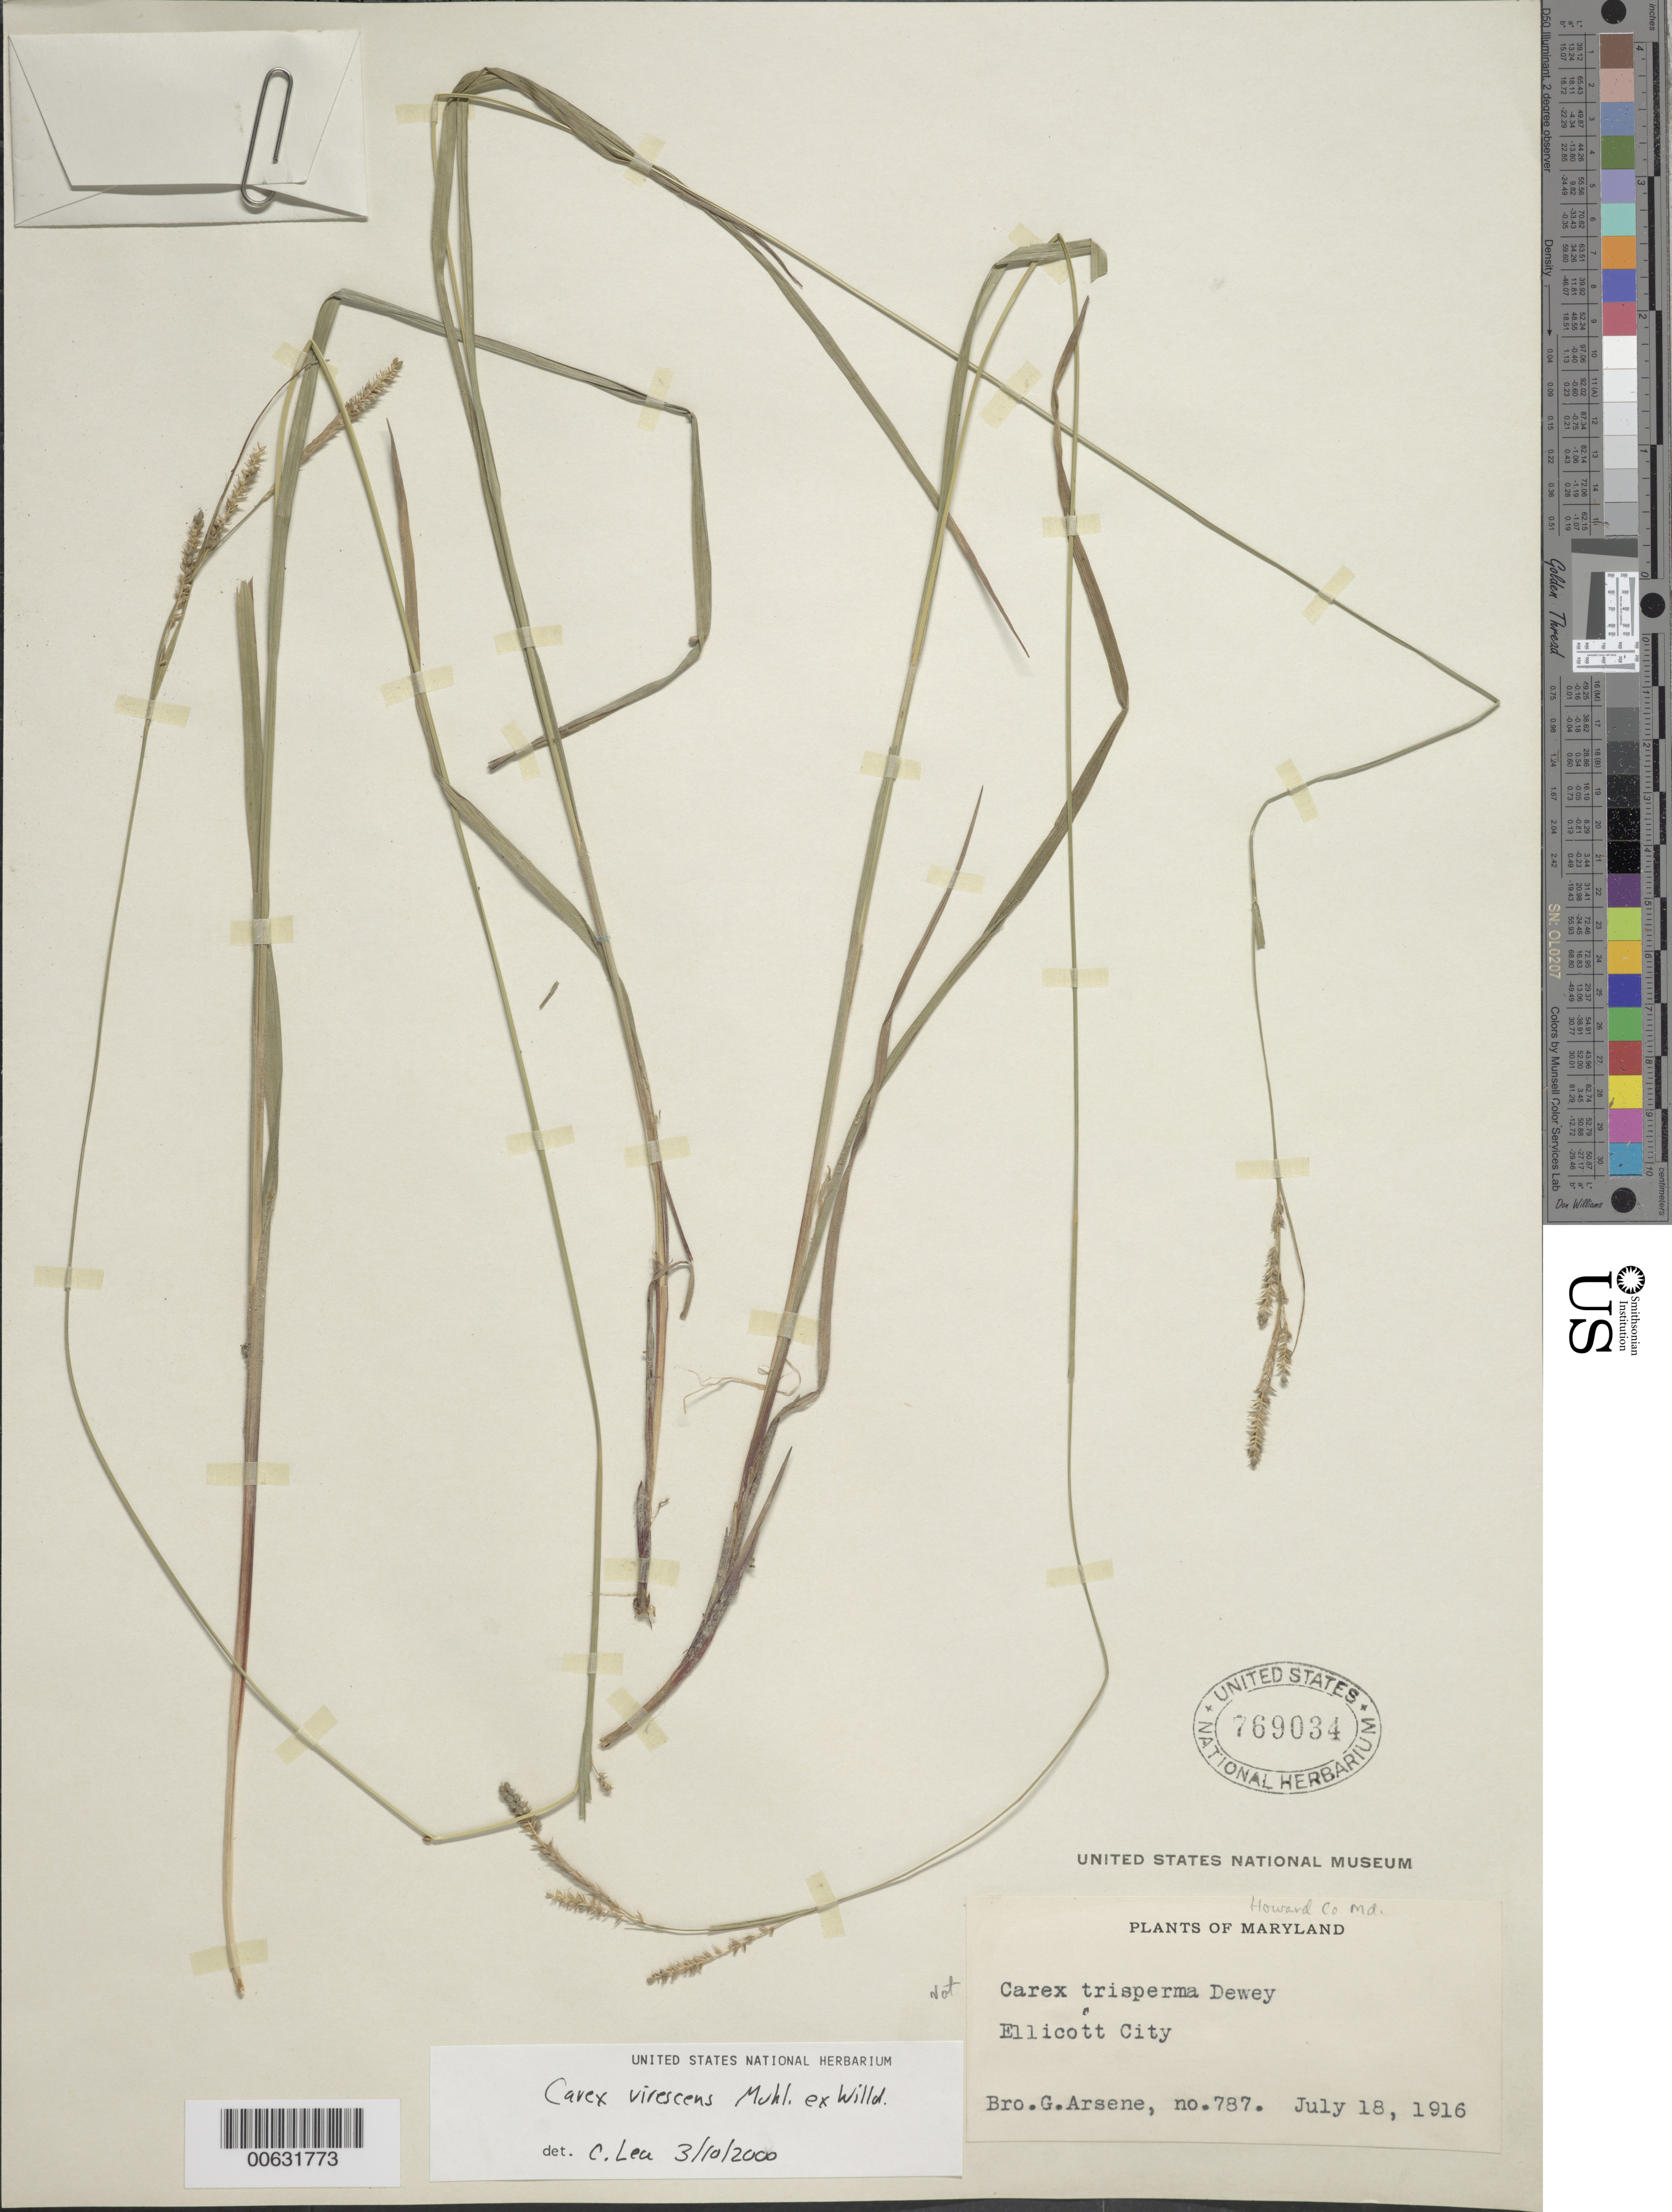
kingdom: Plantae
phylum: Tracheophyta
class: Liliopsida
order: Poales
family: Cyperaceae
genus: Carex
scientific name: Carex virescens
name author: Muhl. ex Willd.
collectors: Bro. G. Arsène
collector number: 787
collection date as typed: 18 Jul 1916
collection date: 1916-07-18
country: United States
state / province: Maryland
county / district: Howard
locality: Ellicott City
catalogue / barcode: US 769034